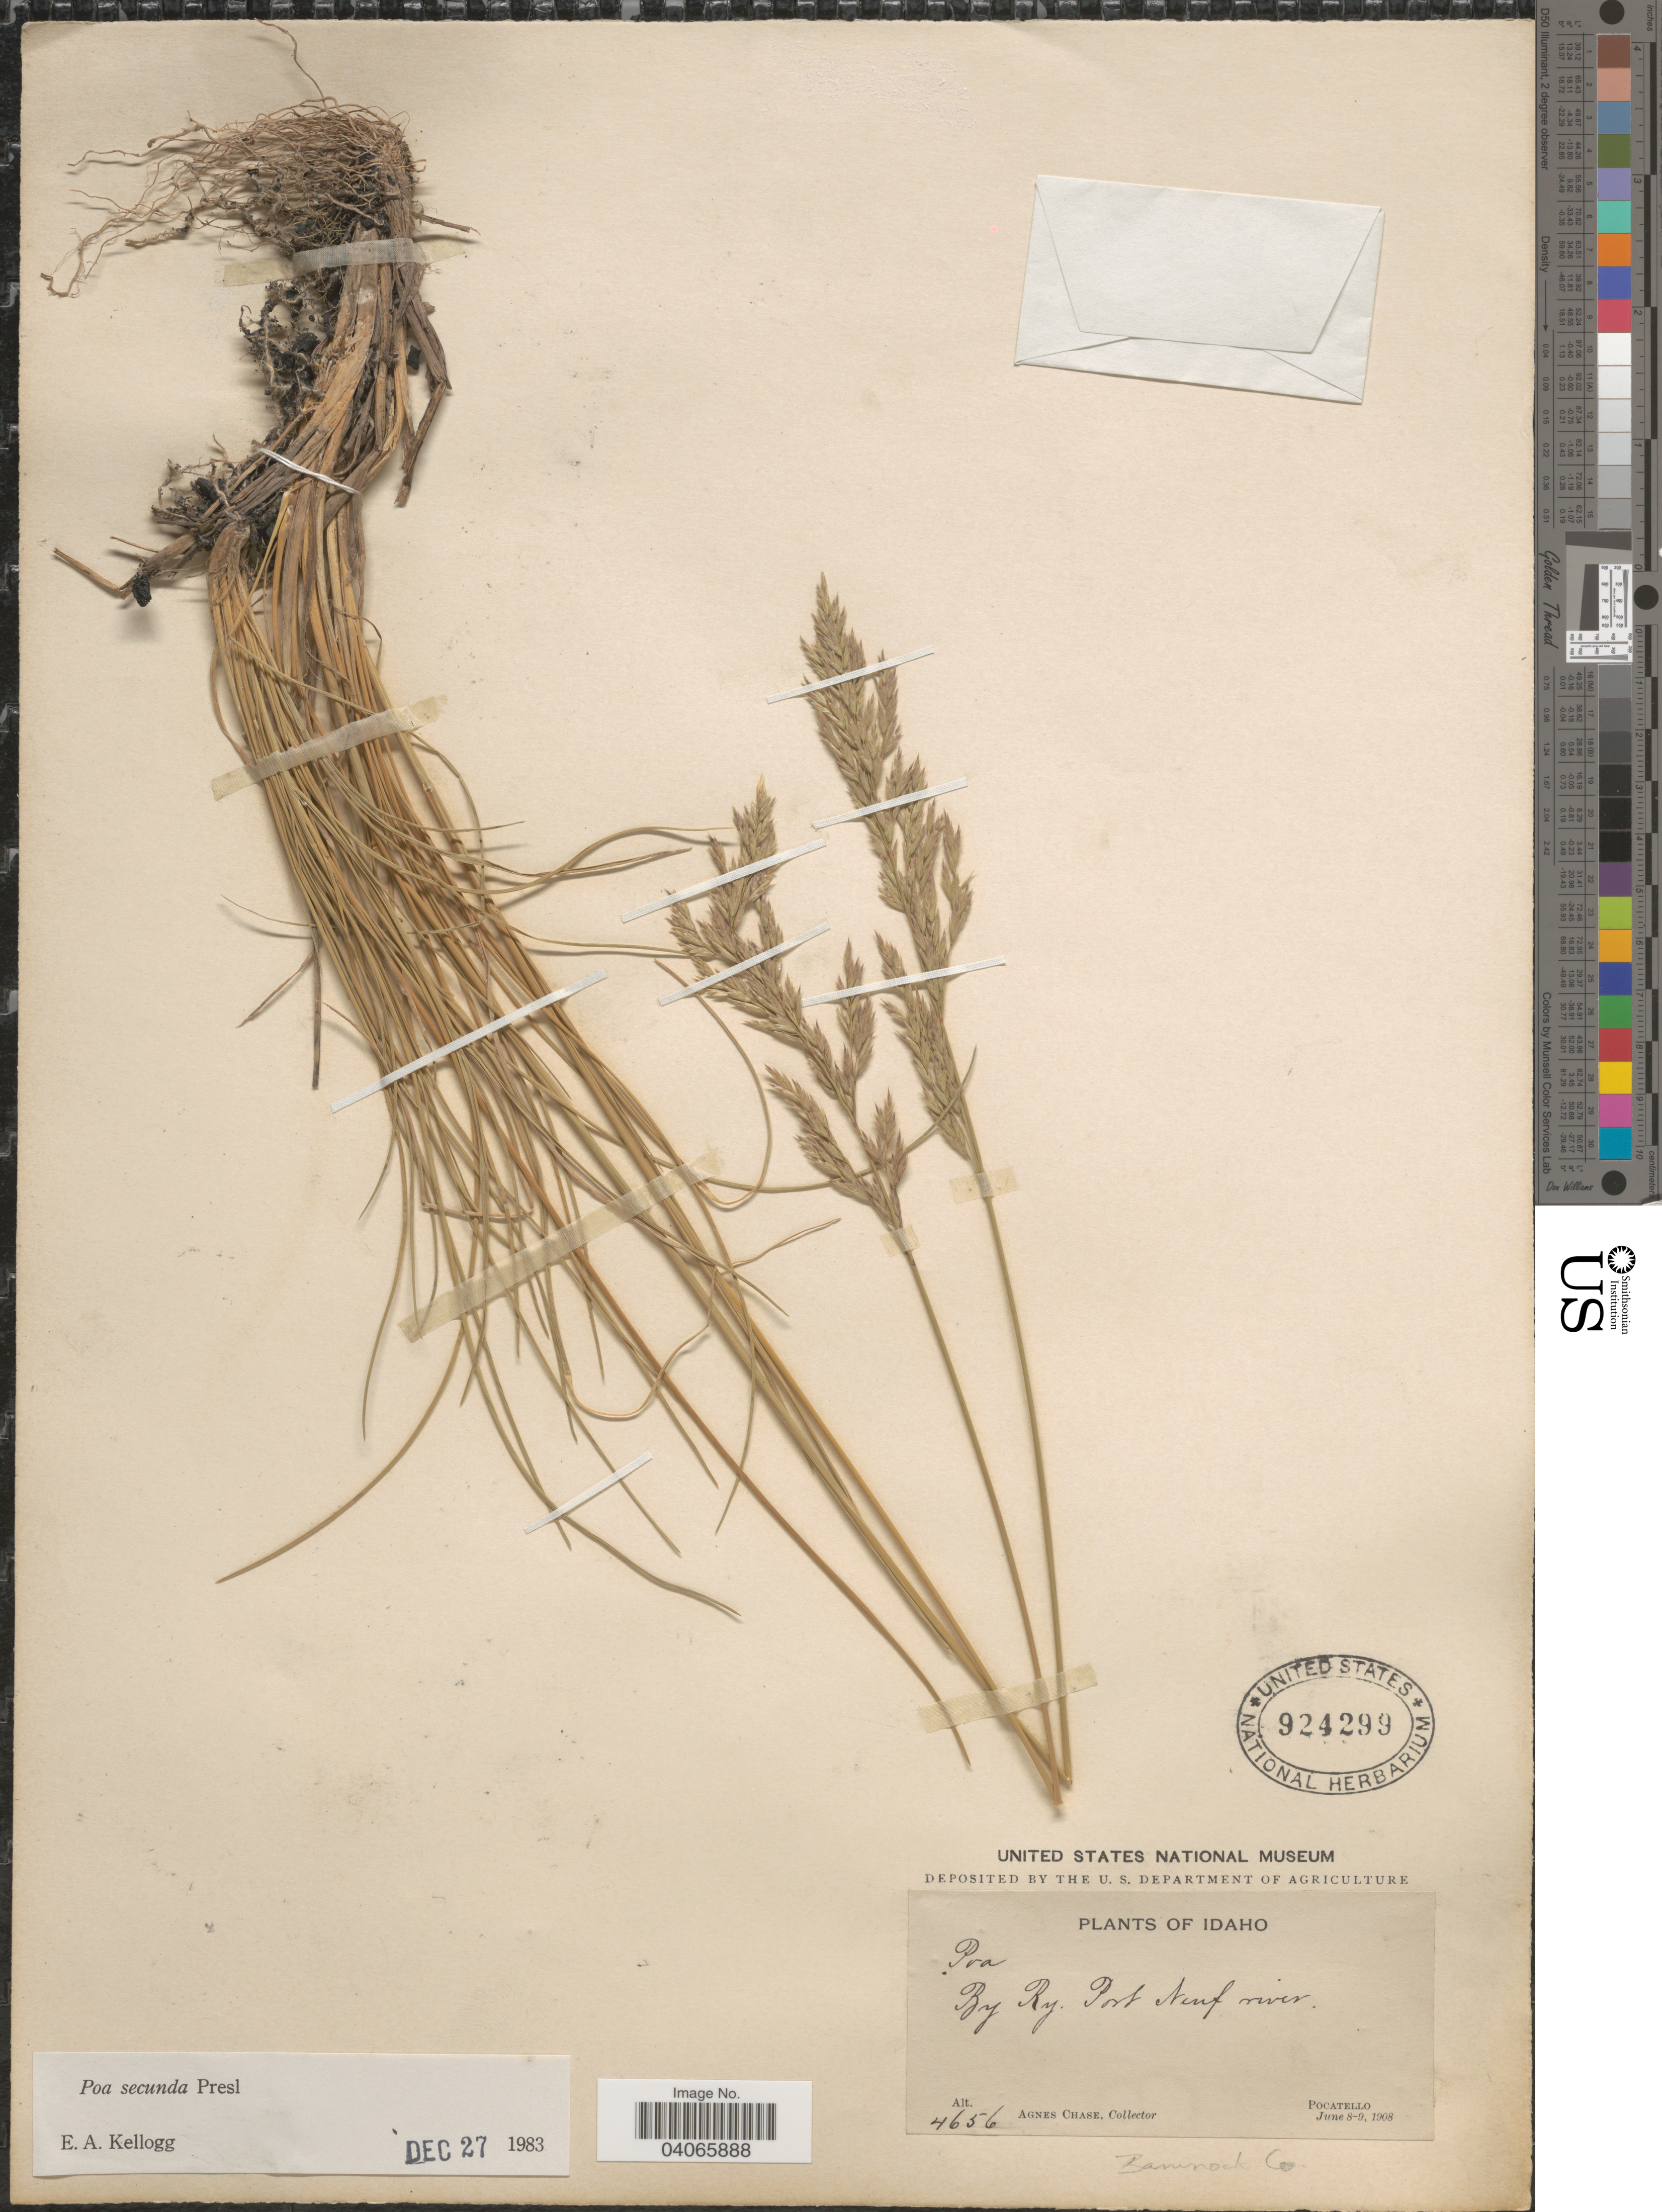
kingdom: Plantae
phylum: Tracheophyta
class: Liliopsida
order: Poales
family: Poaceae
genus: Poa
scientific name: Poa secunda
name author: J. Presl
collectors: A. Chase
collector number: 4656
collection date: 1908-06-08/1908-06-09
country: United States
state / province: Idaho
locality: By Ry. Port Neuf river. Pocatello. Bannock Co.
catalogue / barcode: US 924299